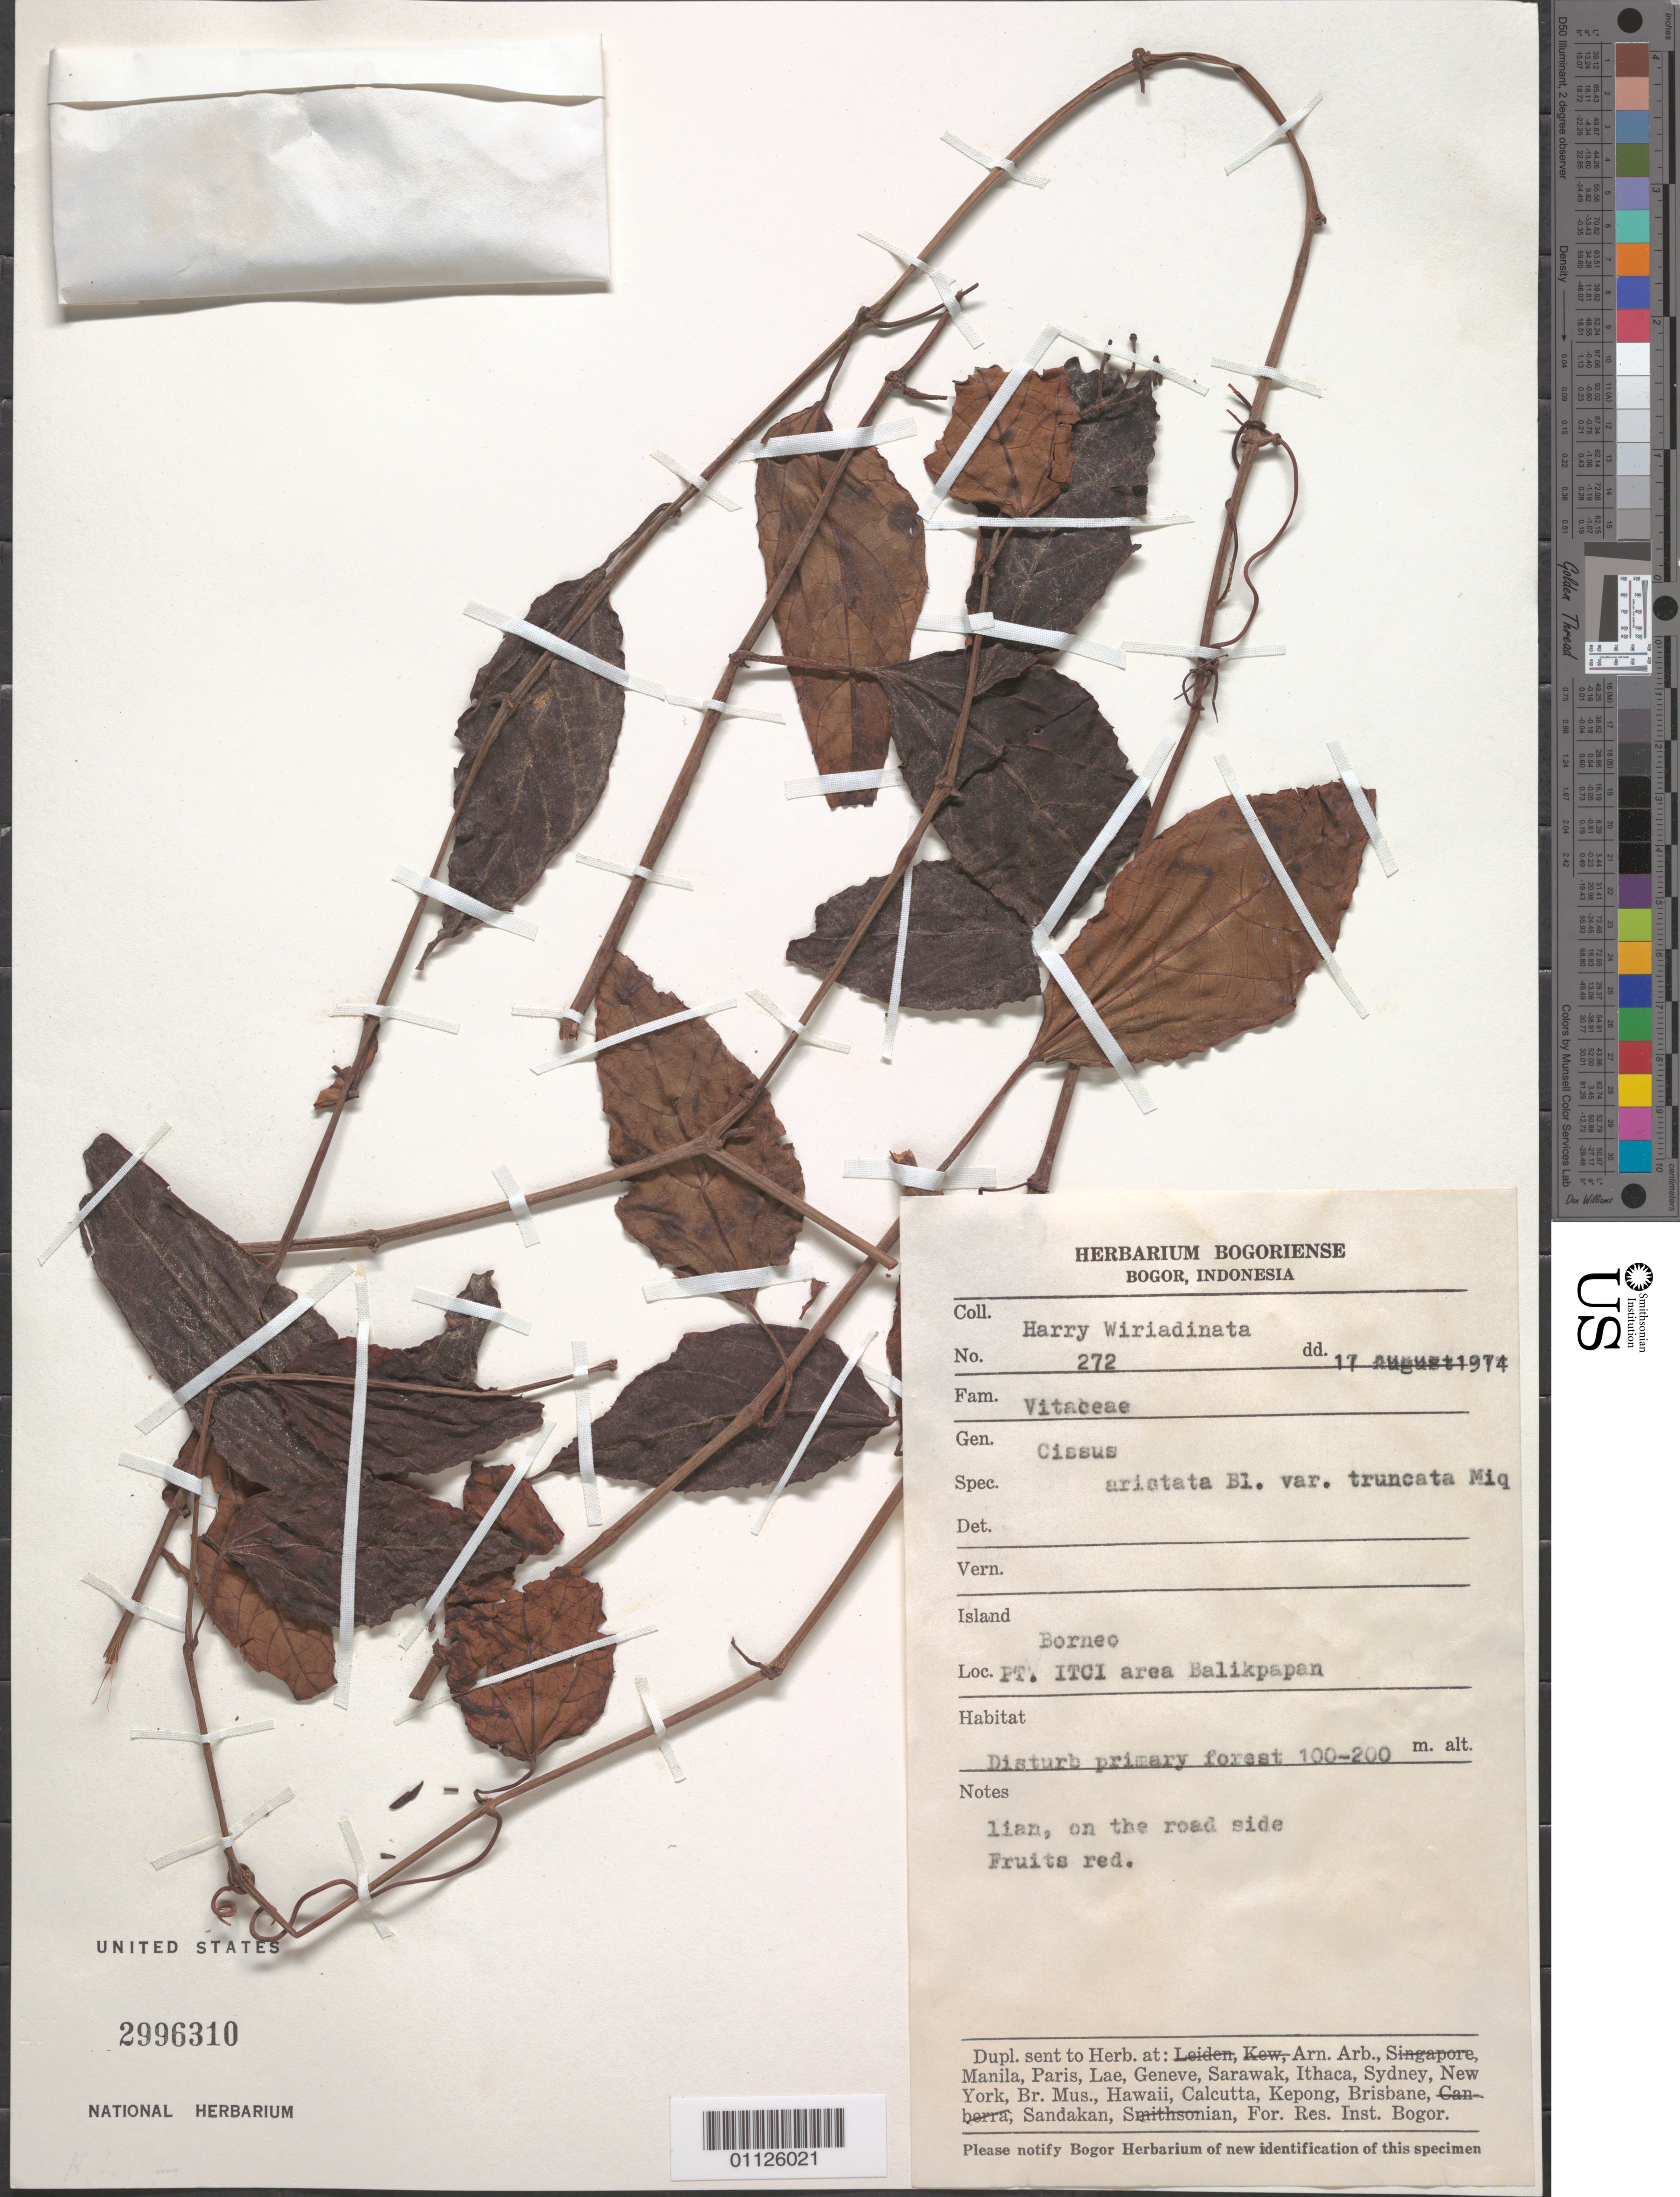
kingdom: Plantae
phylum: Tracheophyta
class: Magnoliopsida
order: Vitales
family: Vitaceae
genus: Cissus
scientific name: Cissus aristata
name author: Blume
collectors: H. Wiriadinata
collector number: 272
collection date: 1974-08-17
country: Malaysia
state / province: Borneo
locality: PT. ITCI area Balikpapan.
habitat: Disturb primary forest. Liana on the road side.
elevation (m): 100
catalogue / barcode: US 2996310